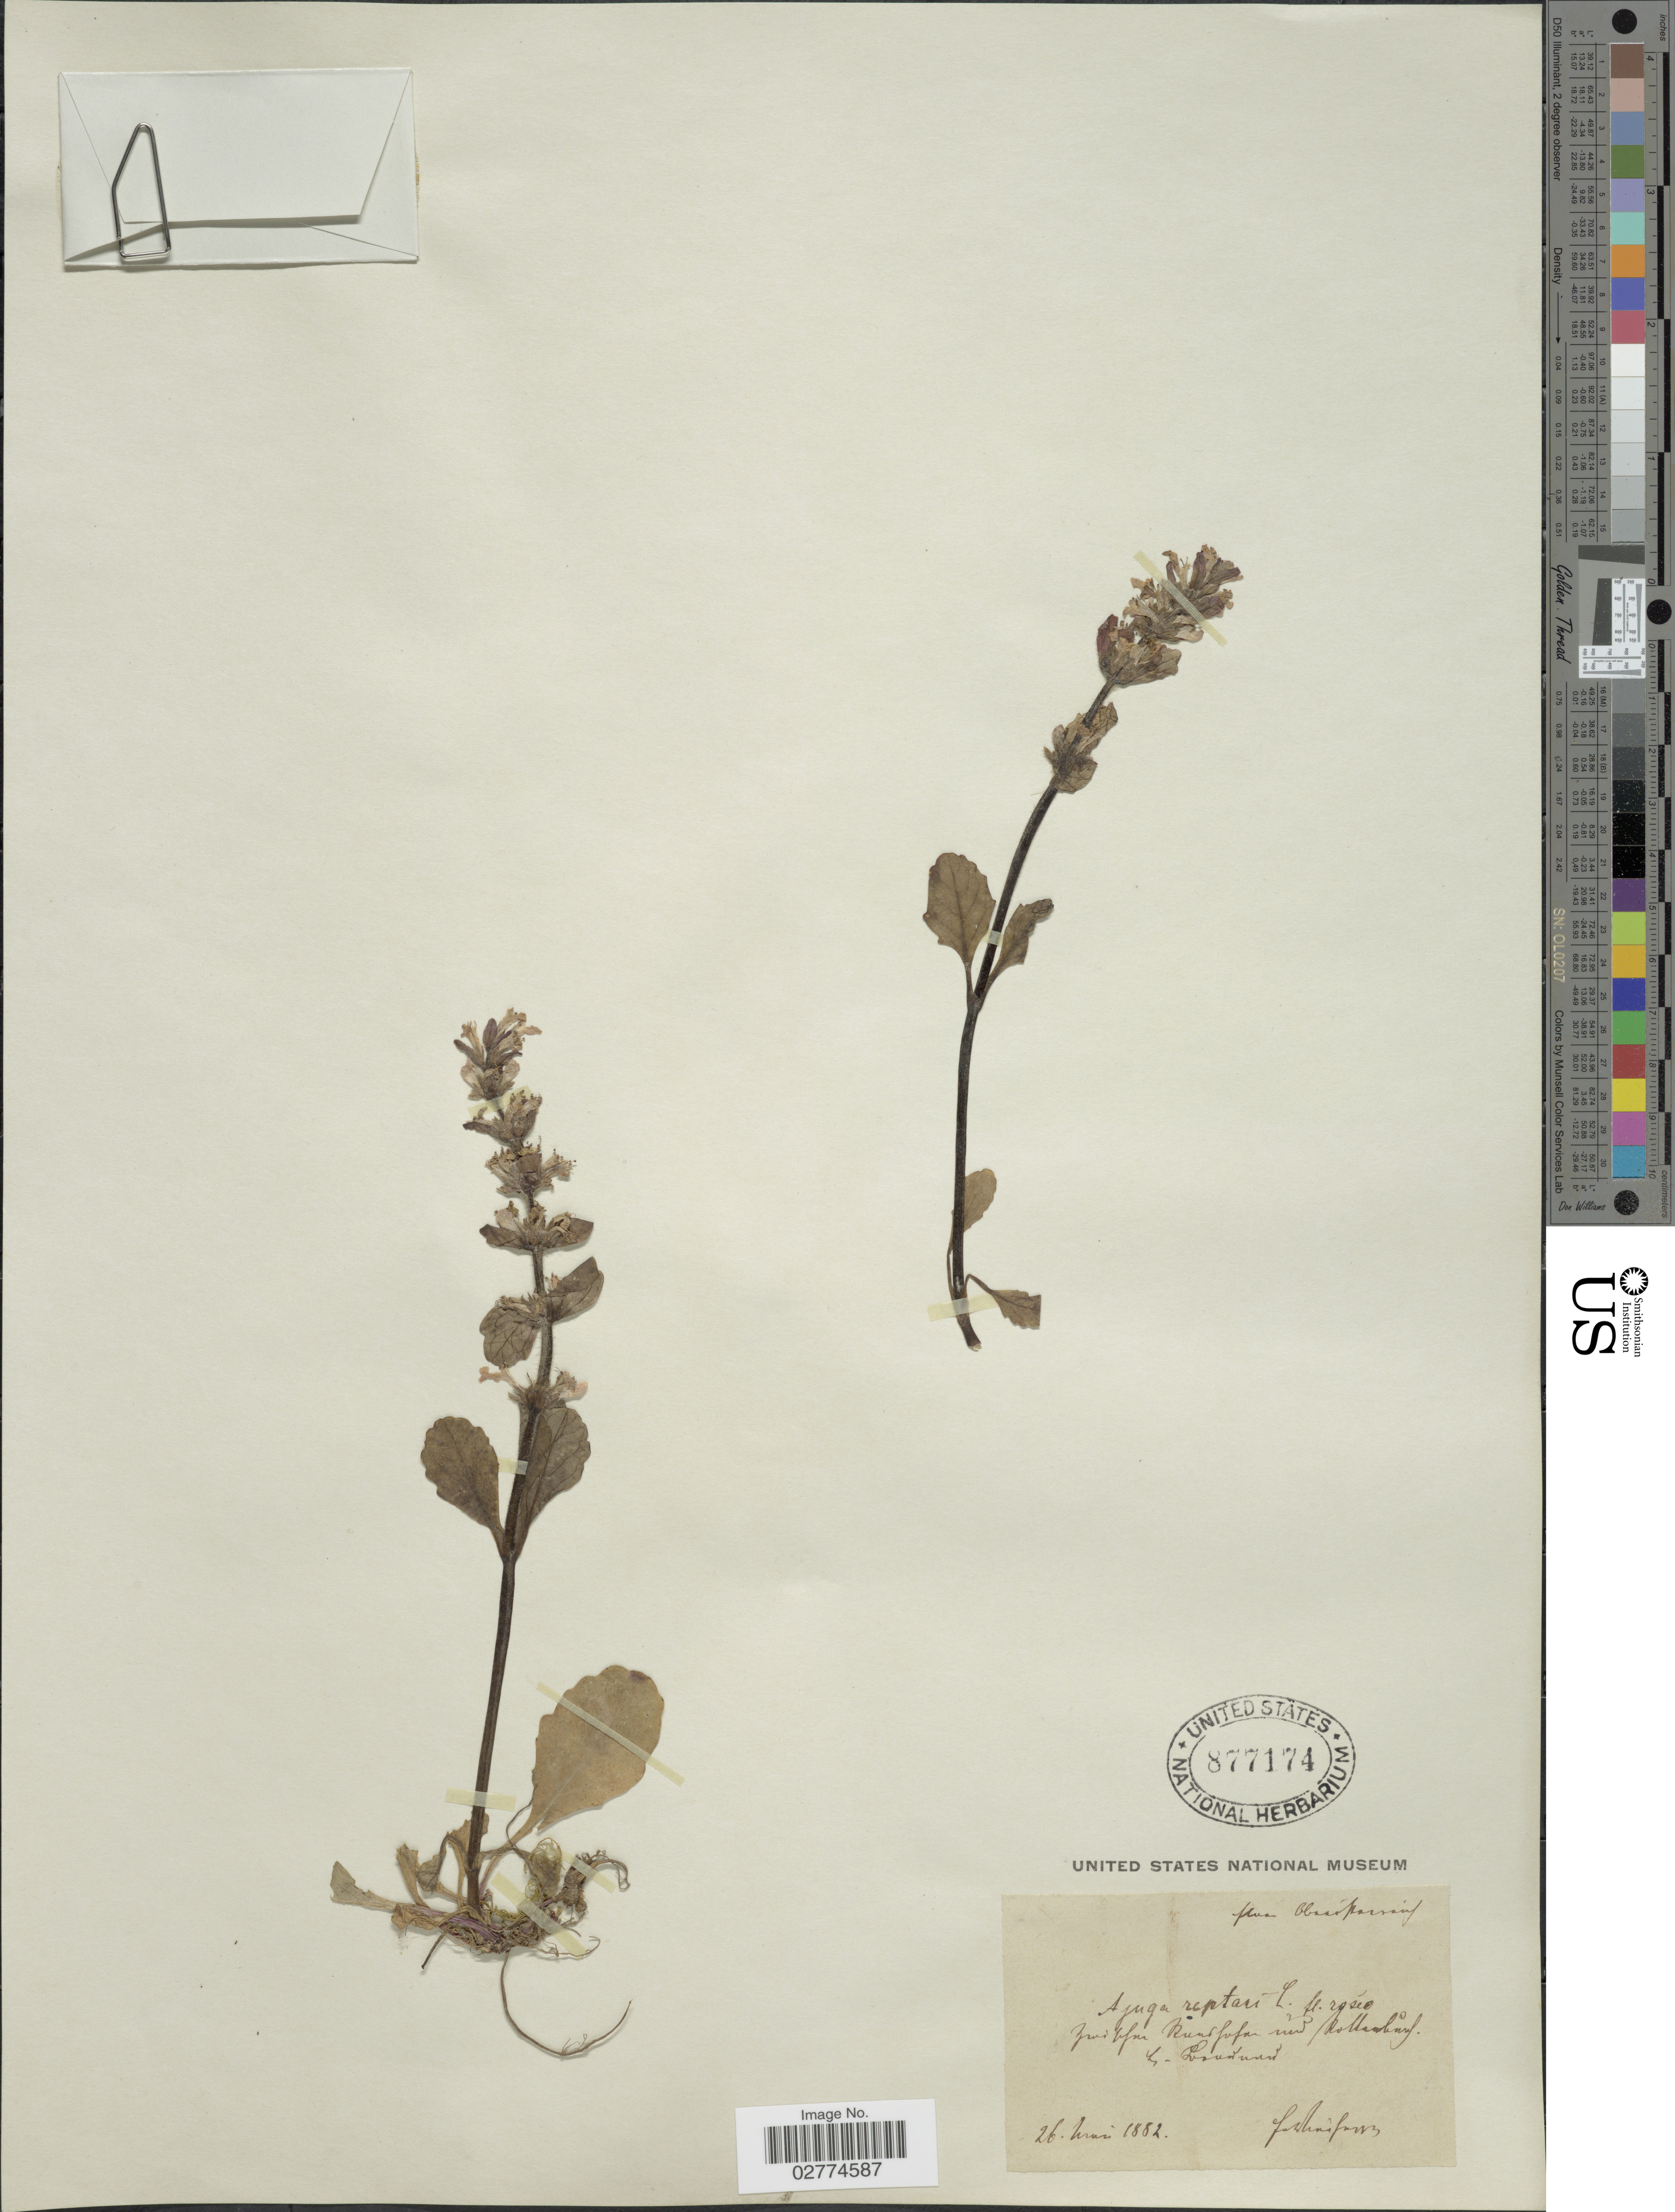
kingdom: Plantae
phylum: Tracheophyta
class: Magnoliopsida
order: Lamiales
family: Lamiaceae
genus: Ajuga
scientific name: Ajuga reptans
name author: L.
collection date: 1882-05-26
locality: Zwichen Bundhohn [interpreted] und Rollanbanf [interpreted]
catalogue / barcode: US 877174